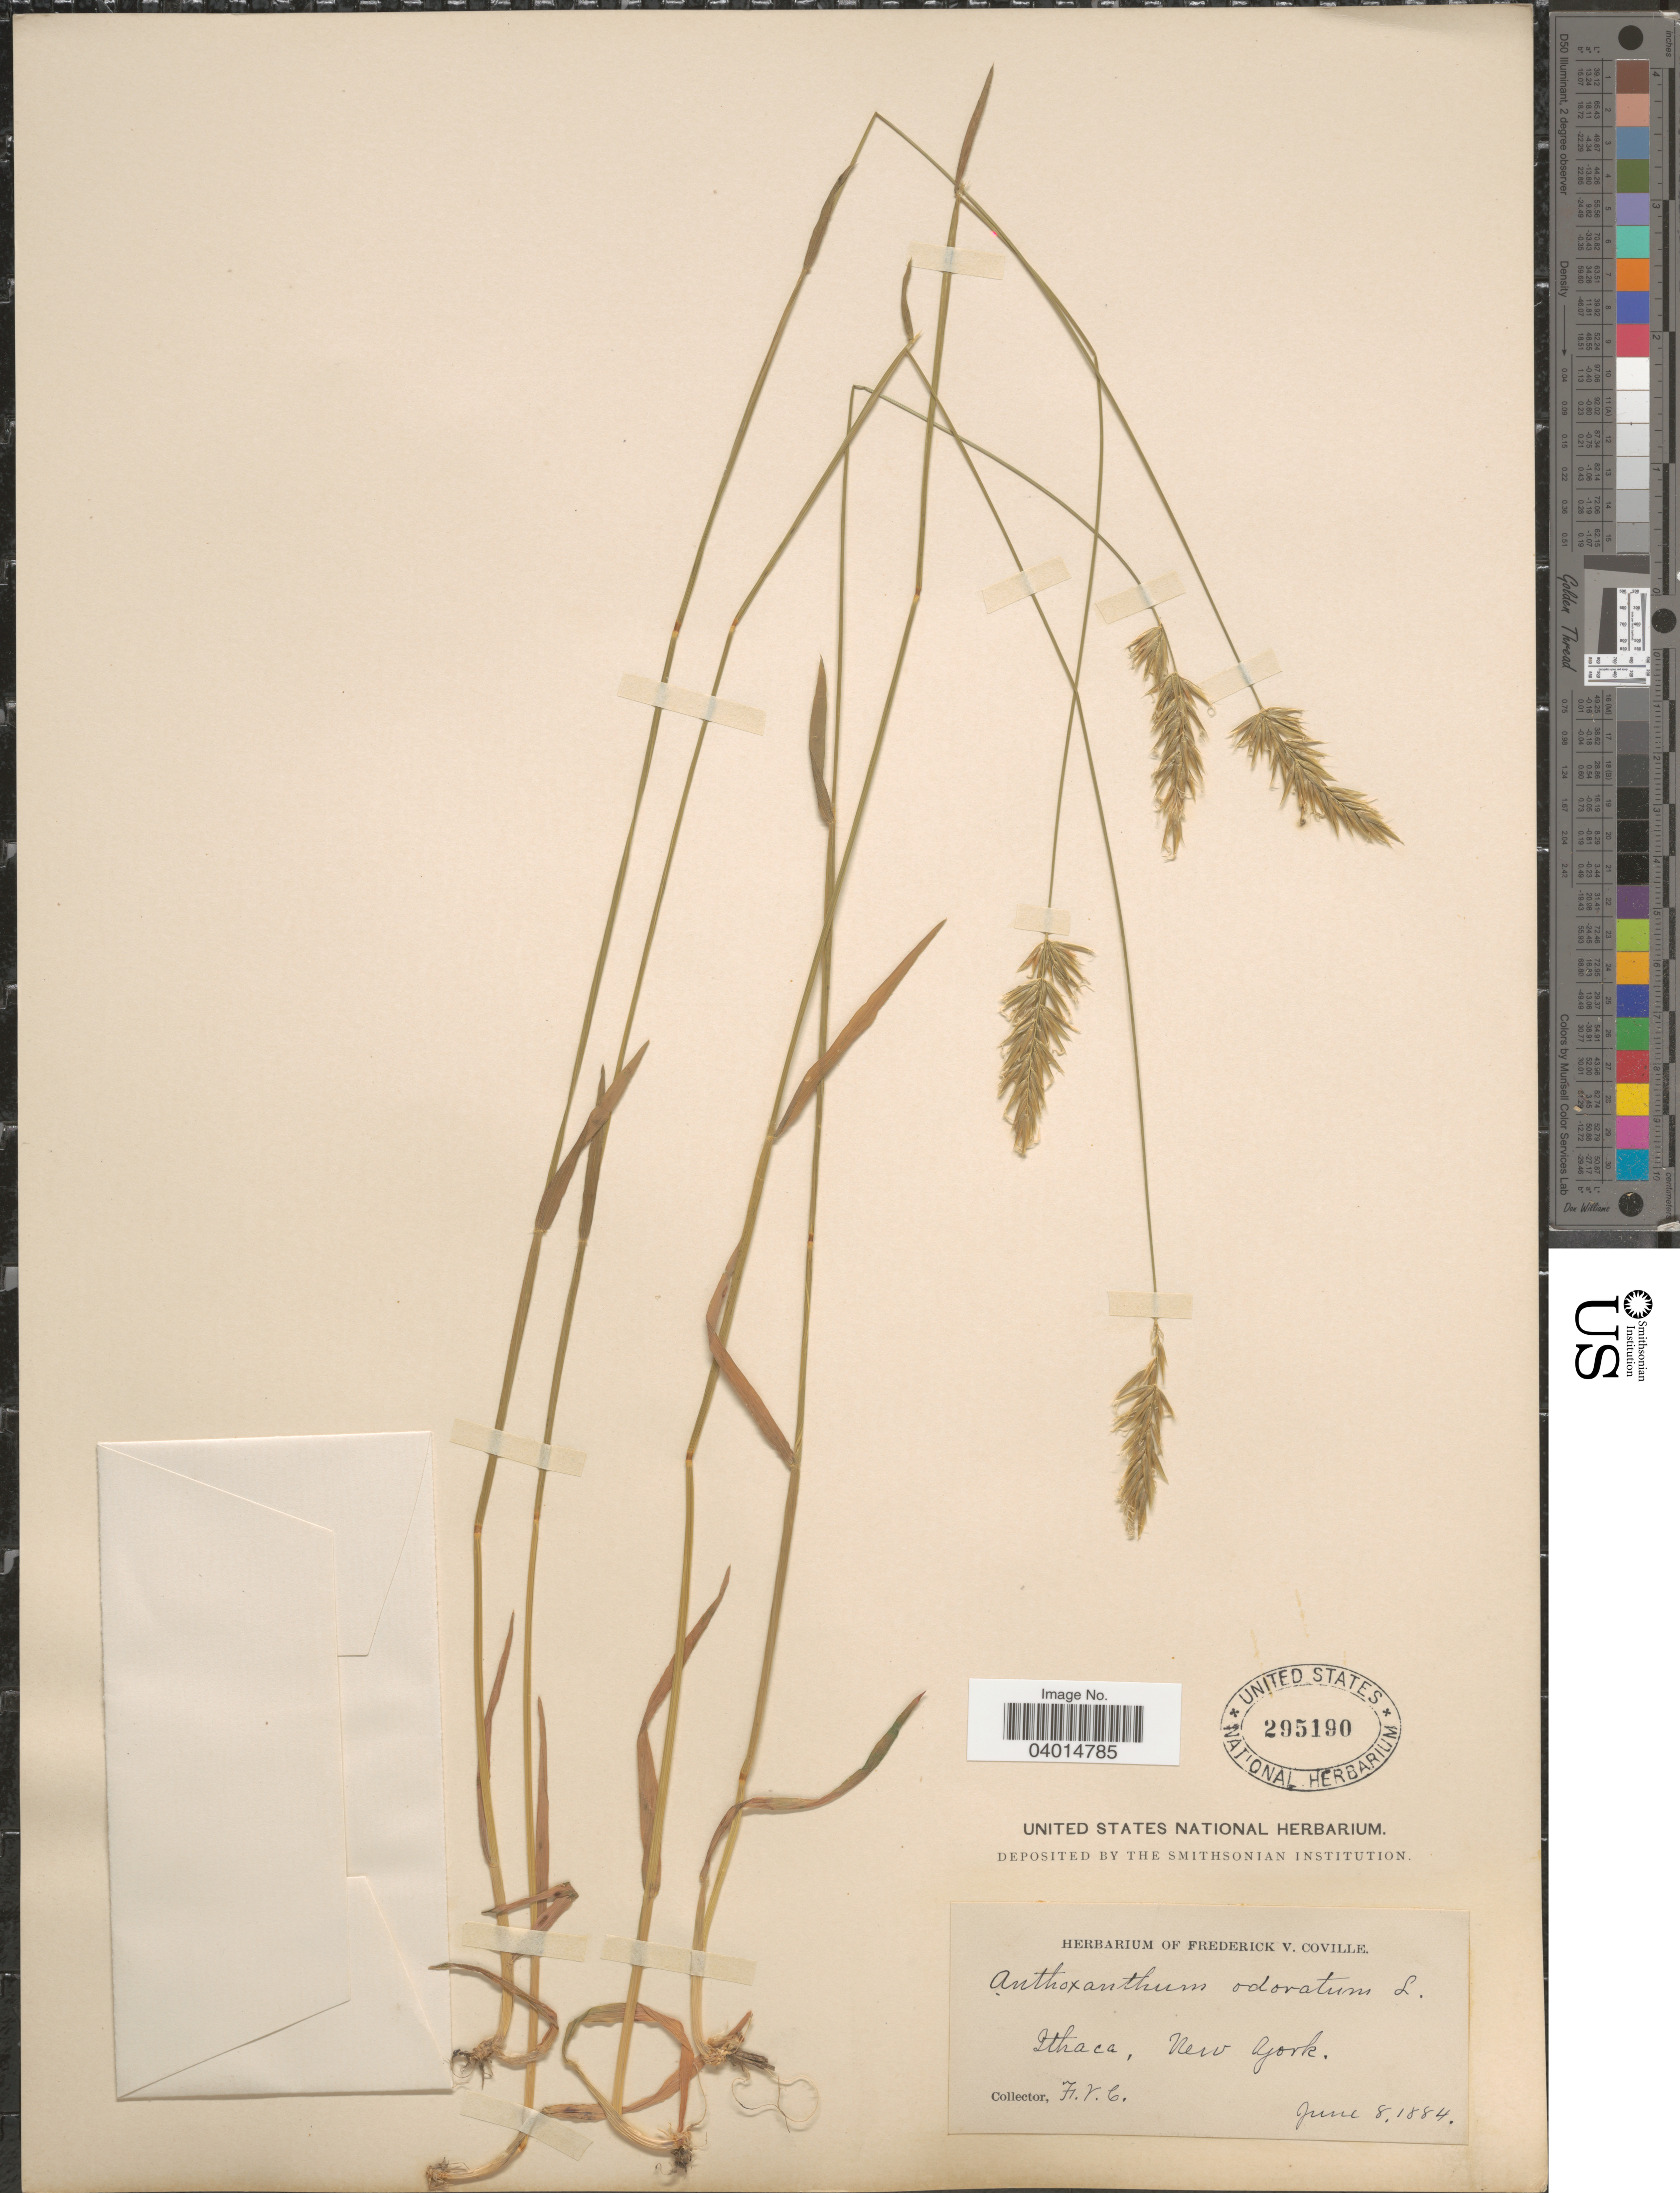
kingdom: Plantae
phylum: Tracheophyta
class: Liliopsida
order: Poales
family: Poaceae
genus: Anthoxanthum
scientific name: Anthoxanthum odoratum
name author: L.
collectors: F. V. Coville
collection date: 1884-06-08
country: United States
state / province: New York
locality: Ithaca.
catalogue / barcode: US 295190